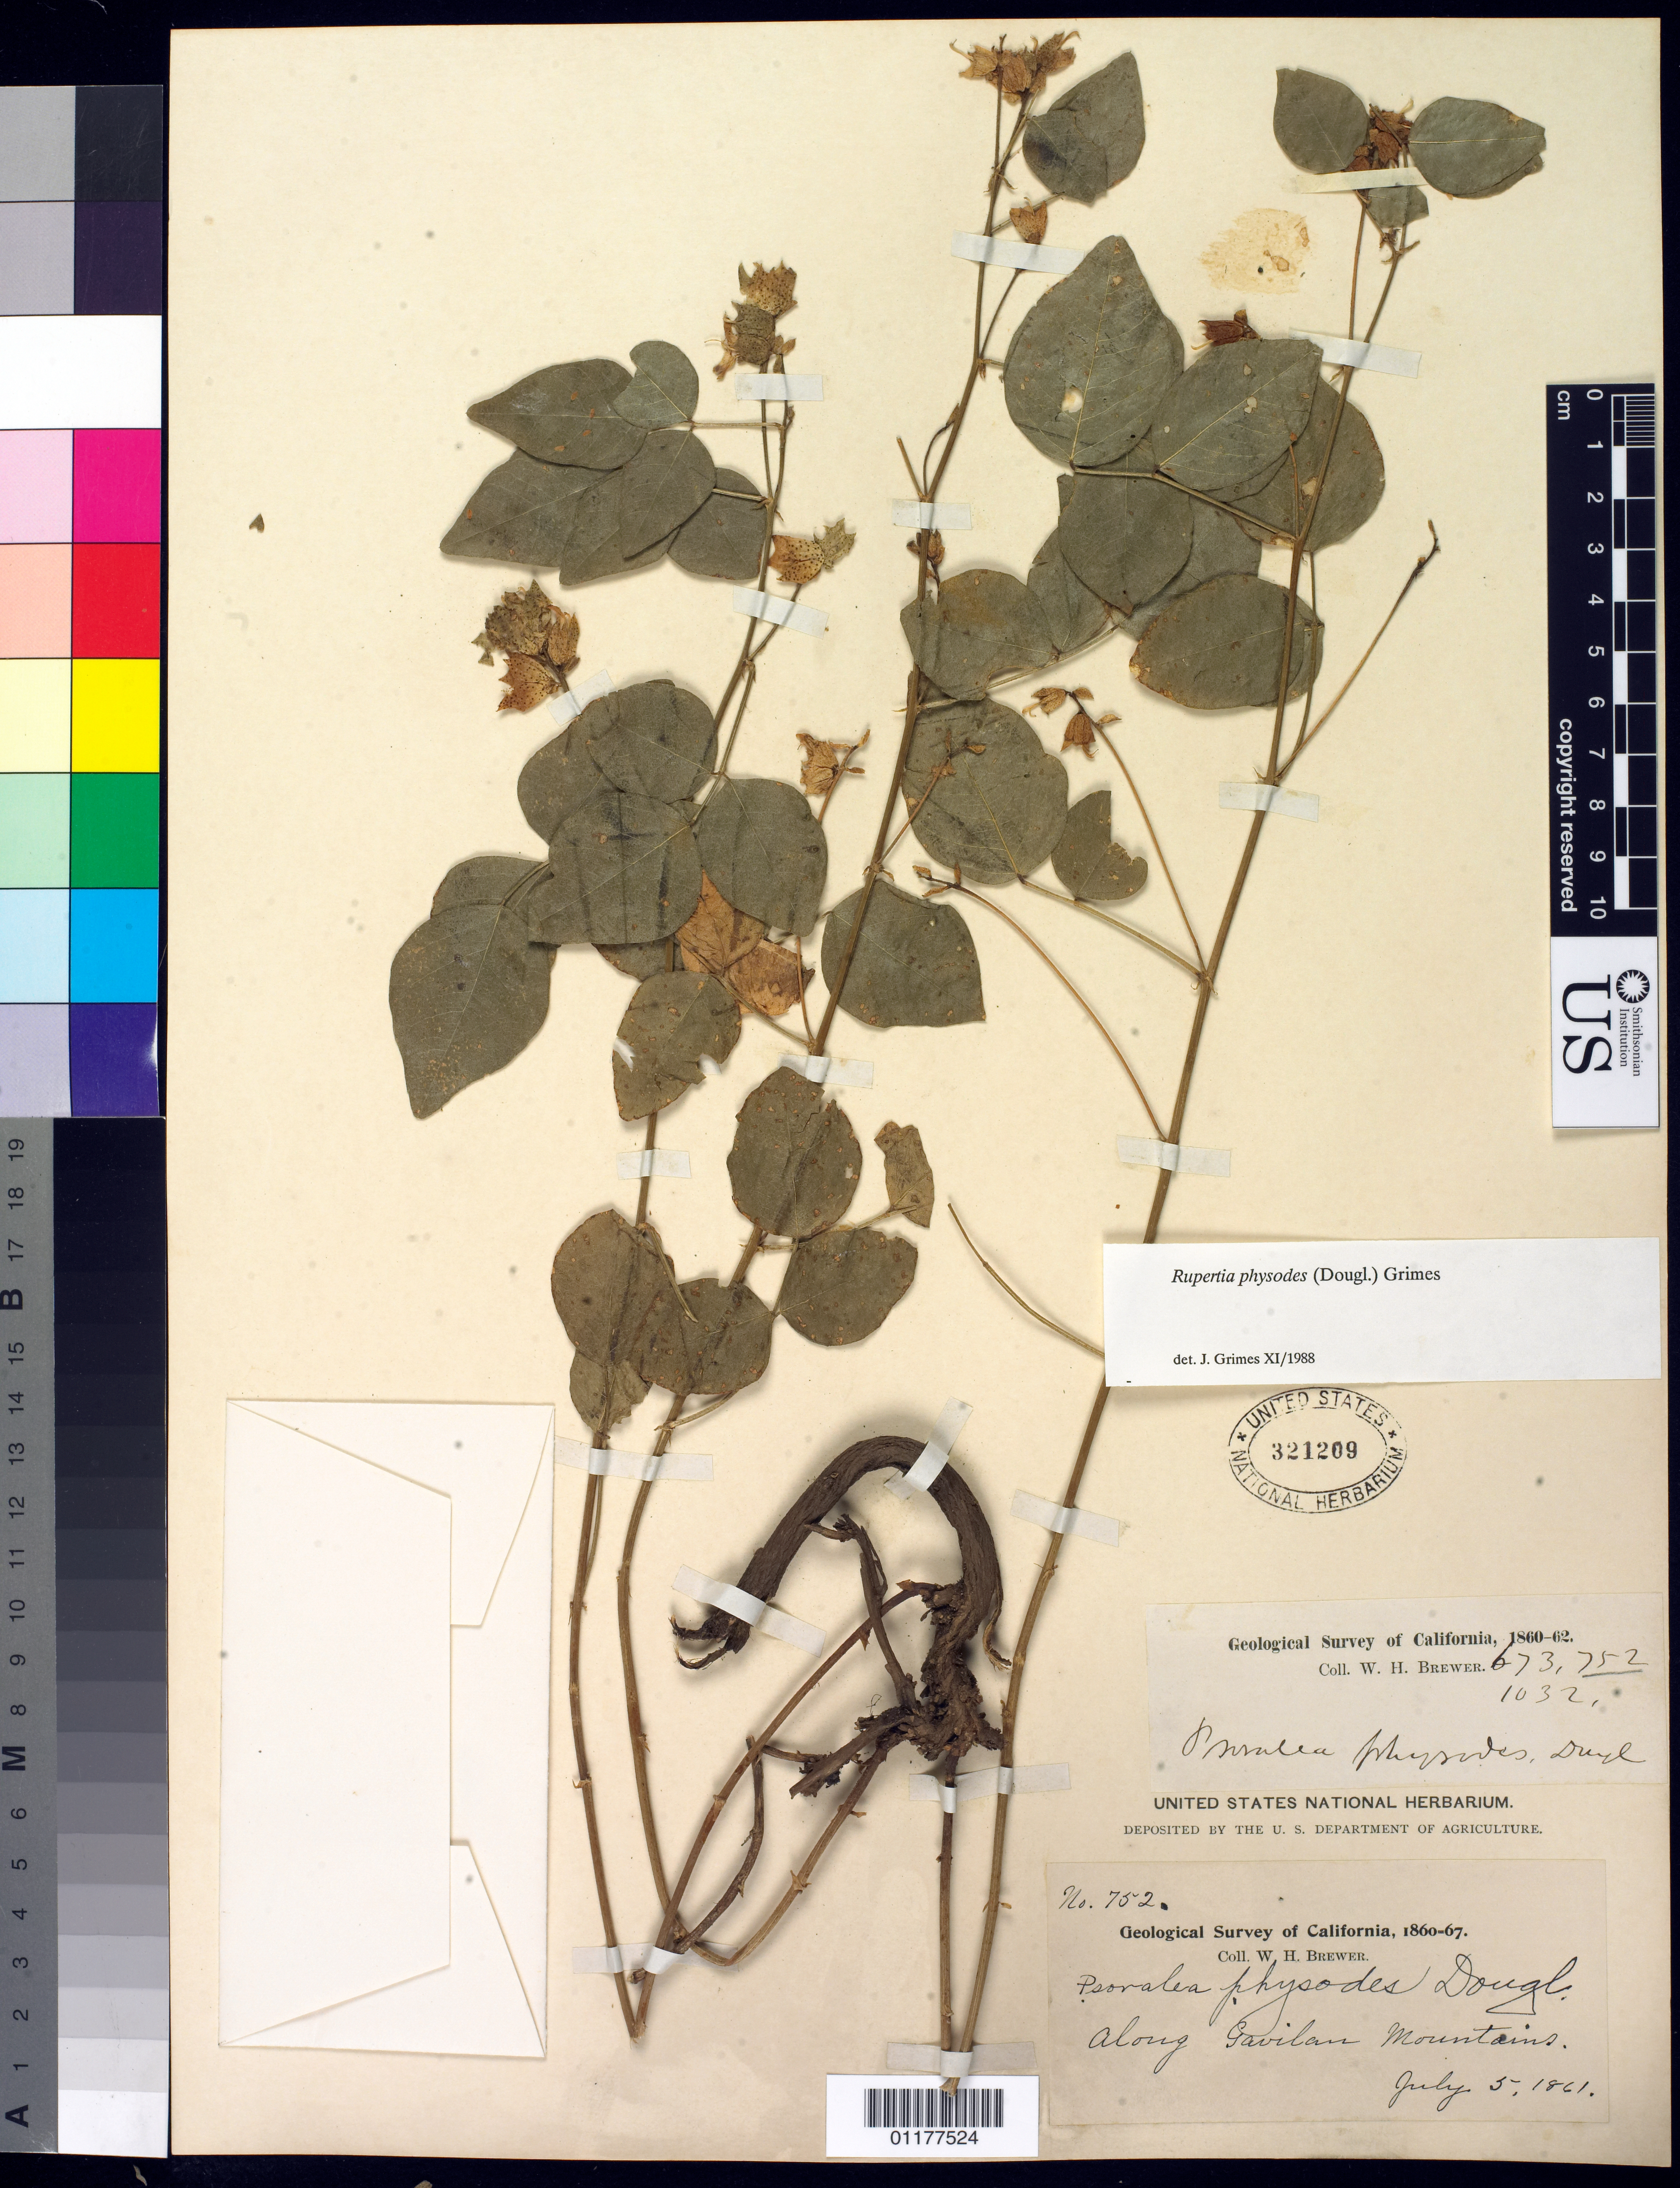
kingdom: Plantae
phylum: Tracheophyta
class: Magnoliopsida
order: Fabales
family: Fabaceae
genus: Rupertia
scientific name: Rupertia physodes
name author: (Douglas) J.W. Grimes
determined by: Grimes, J.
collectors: W. H. Brewer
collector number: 752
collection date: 1861-07-05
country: United States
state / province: California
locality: Gavilan Mts.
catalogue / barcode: US 321209